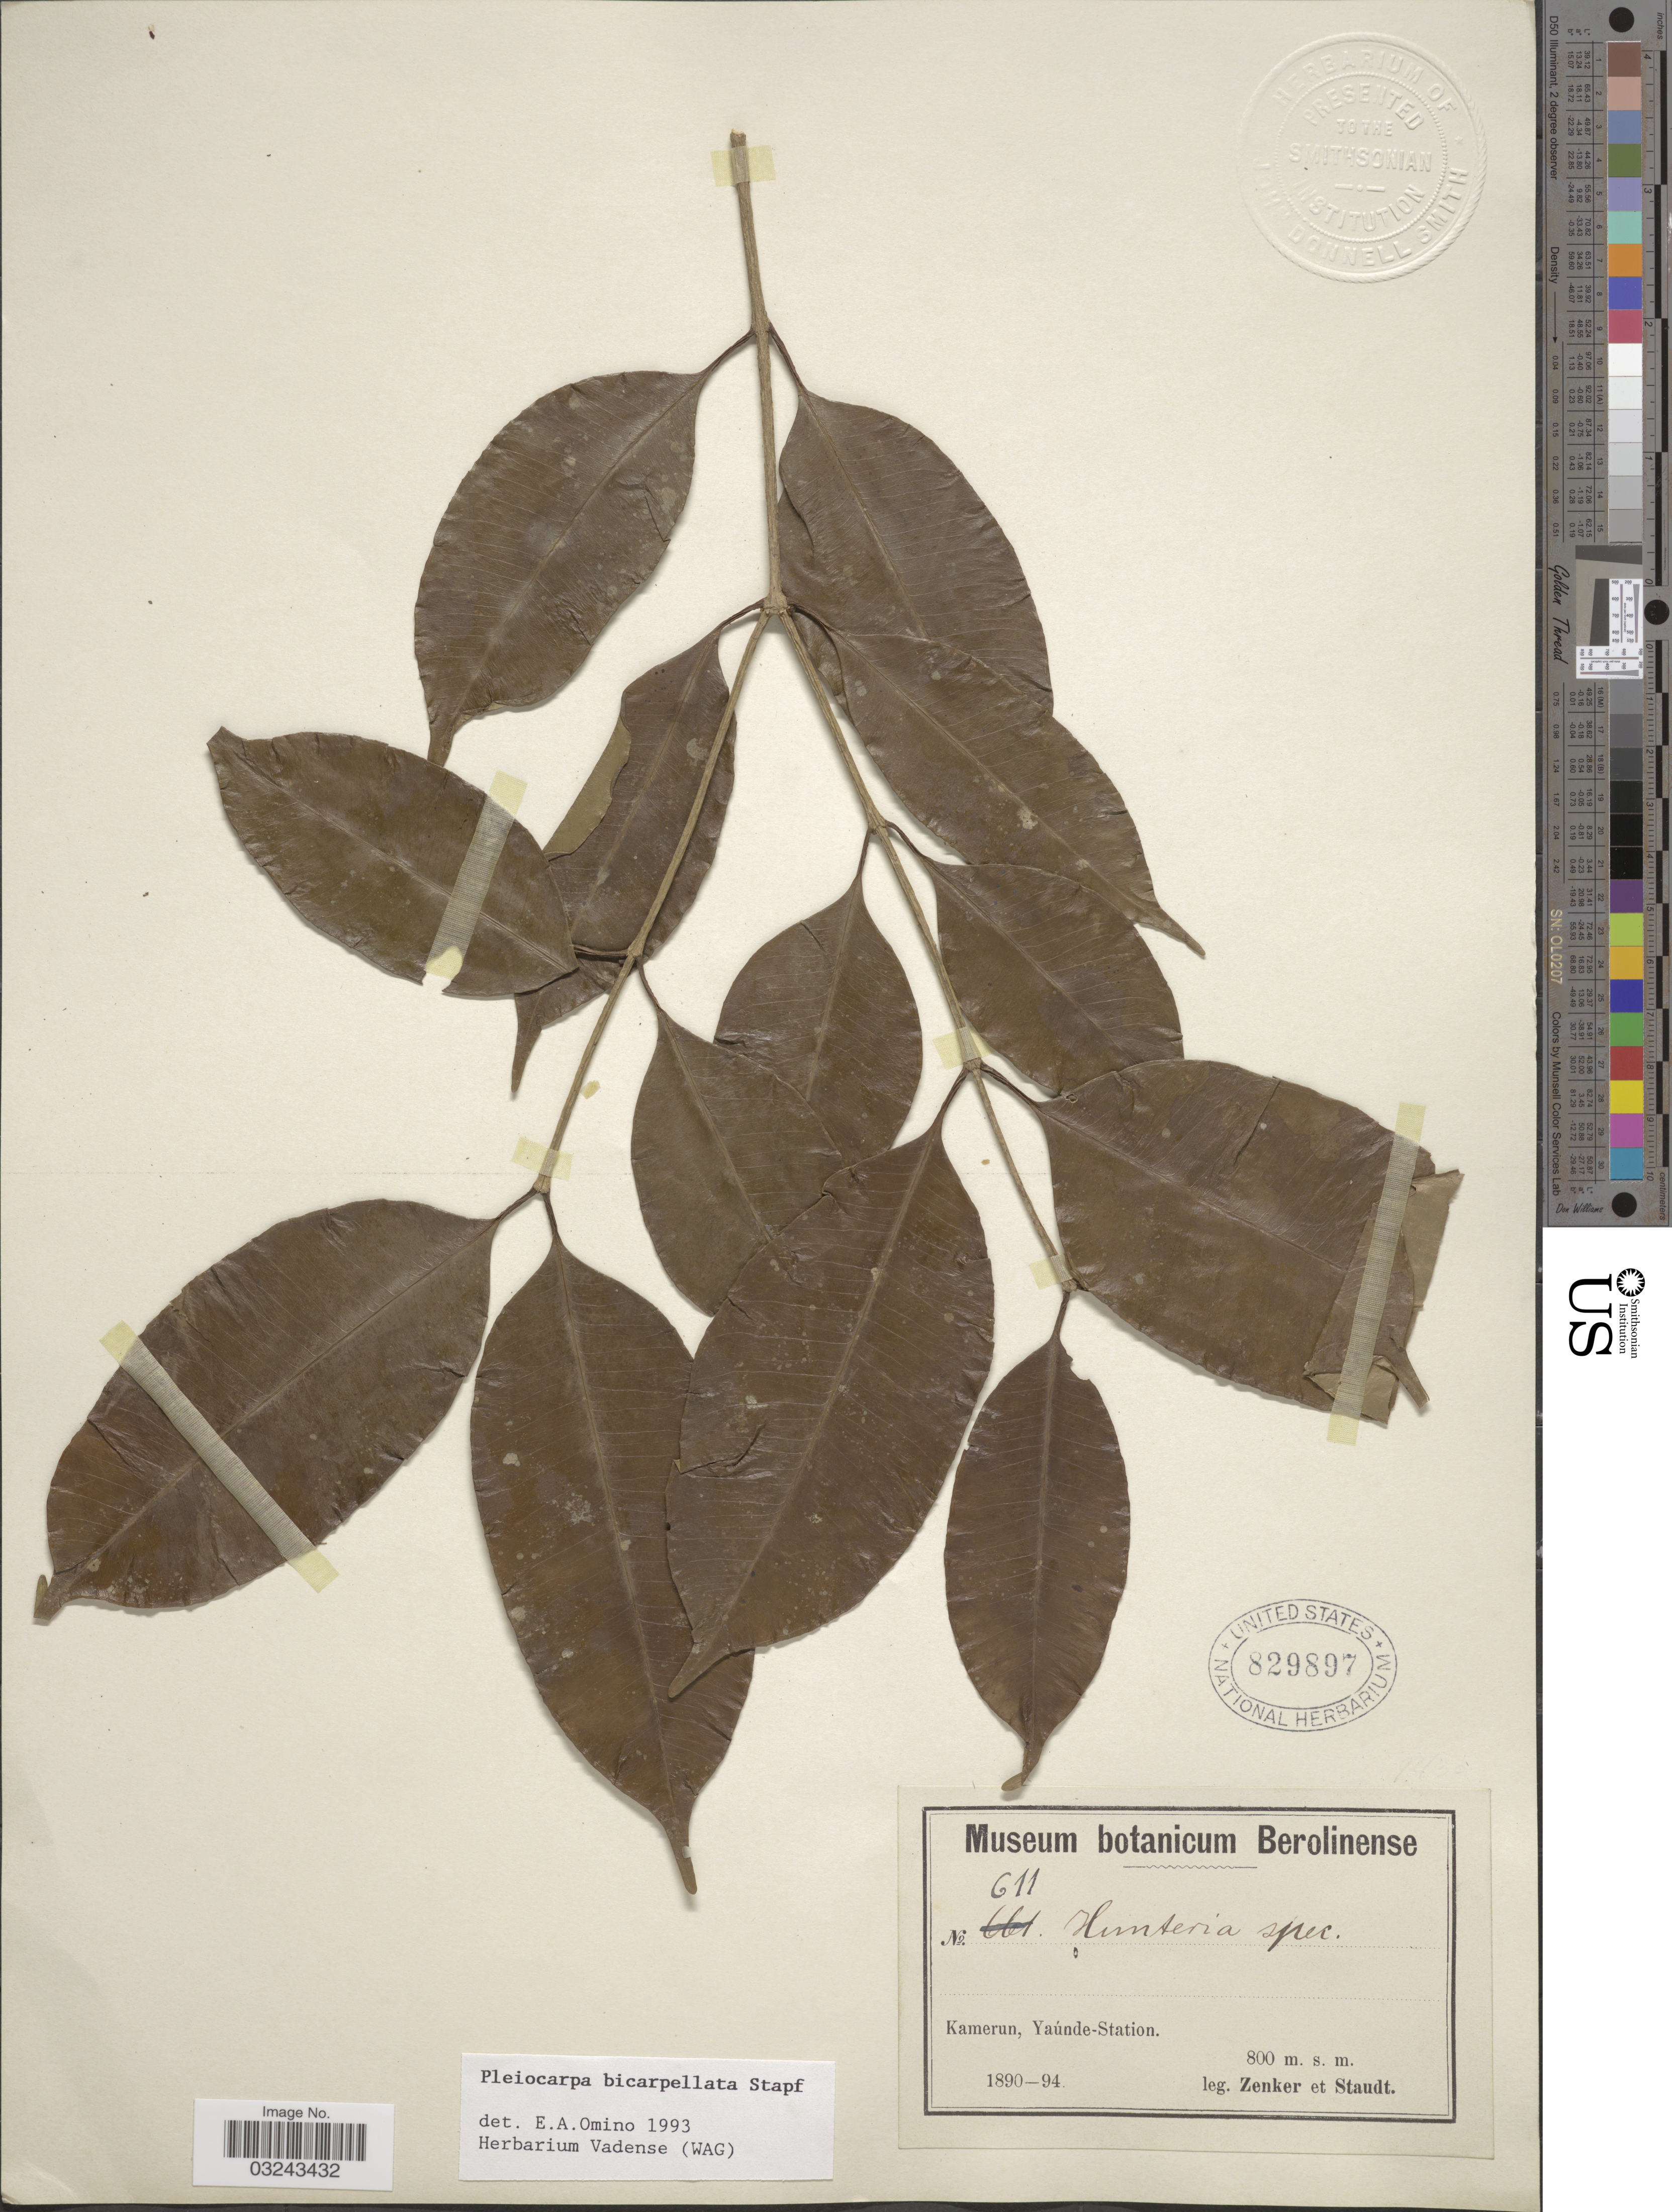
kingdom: Plantae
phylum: Tracheophyta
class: Magnoliopsida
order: Gentianales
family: Apocynaceae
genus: Pleiocarpa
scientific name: Pleiocarpa bicarpellata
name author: Stapf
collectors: Zenker, -- & -. Staudt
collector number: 611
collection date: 1890/1894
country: Cameroon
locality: Yaúnde-Station.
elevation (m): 800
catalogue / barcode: US 829897